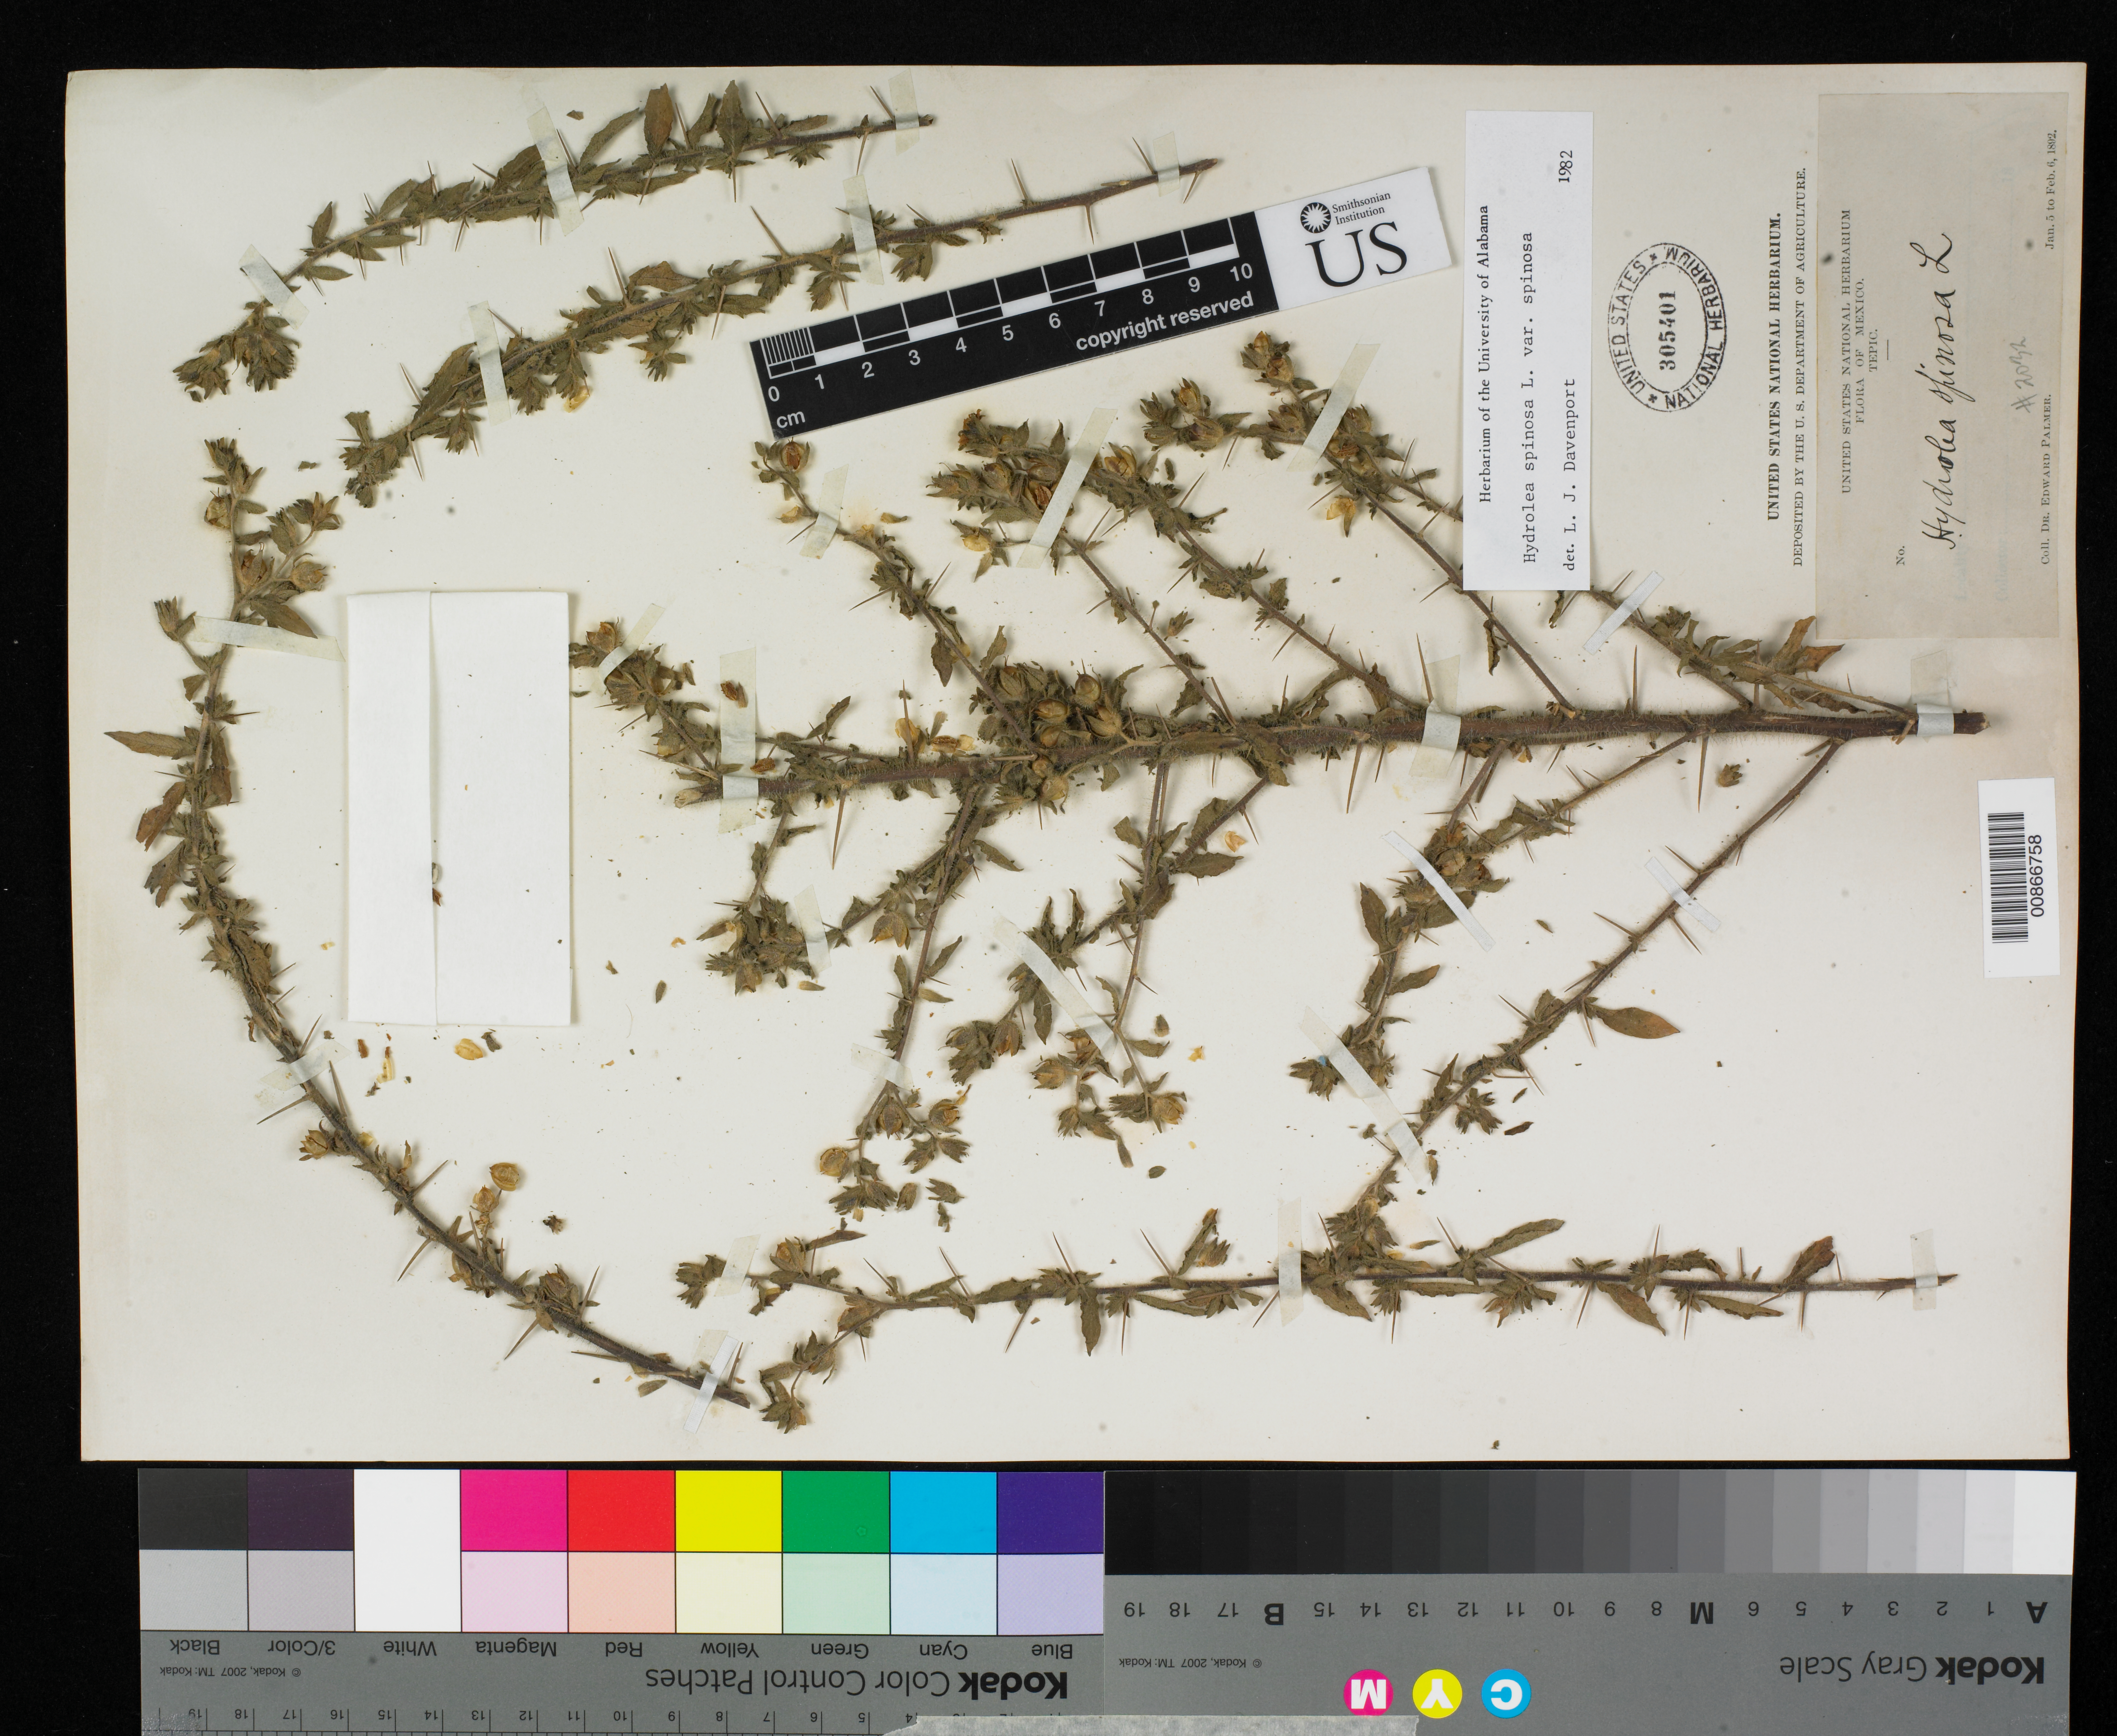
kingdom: Plantae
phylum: Tracheophyta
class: Magnoliopsida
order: Solanales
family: Hydroleaceae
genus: Hydrolea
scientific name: Hydrolea spinosa var. spinosa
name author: L.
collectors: E. Palmer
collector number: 2032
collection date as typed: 05 Feb 1892 to 06 Feb 1892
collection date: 1892-02-05/1892-02-06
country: Mexico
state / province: Nayarit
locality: Tepic, Nayarit.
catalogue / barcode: US 305401